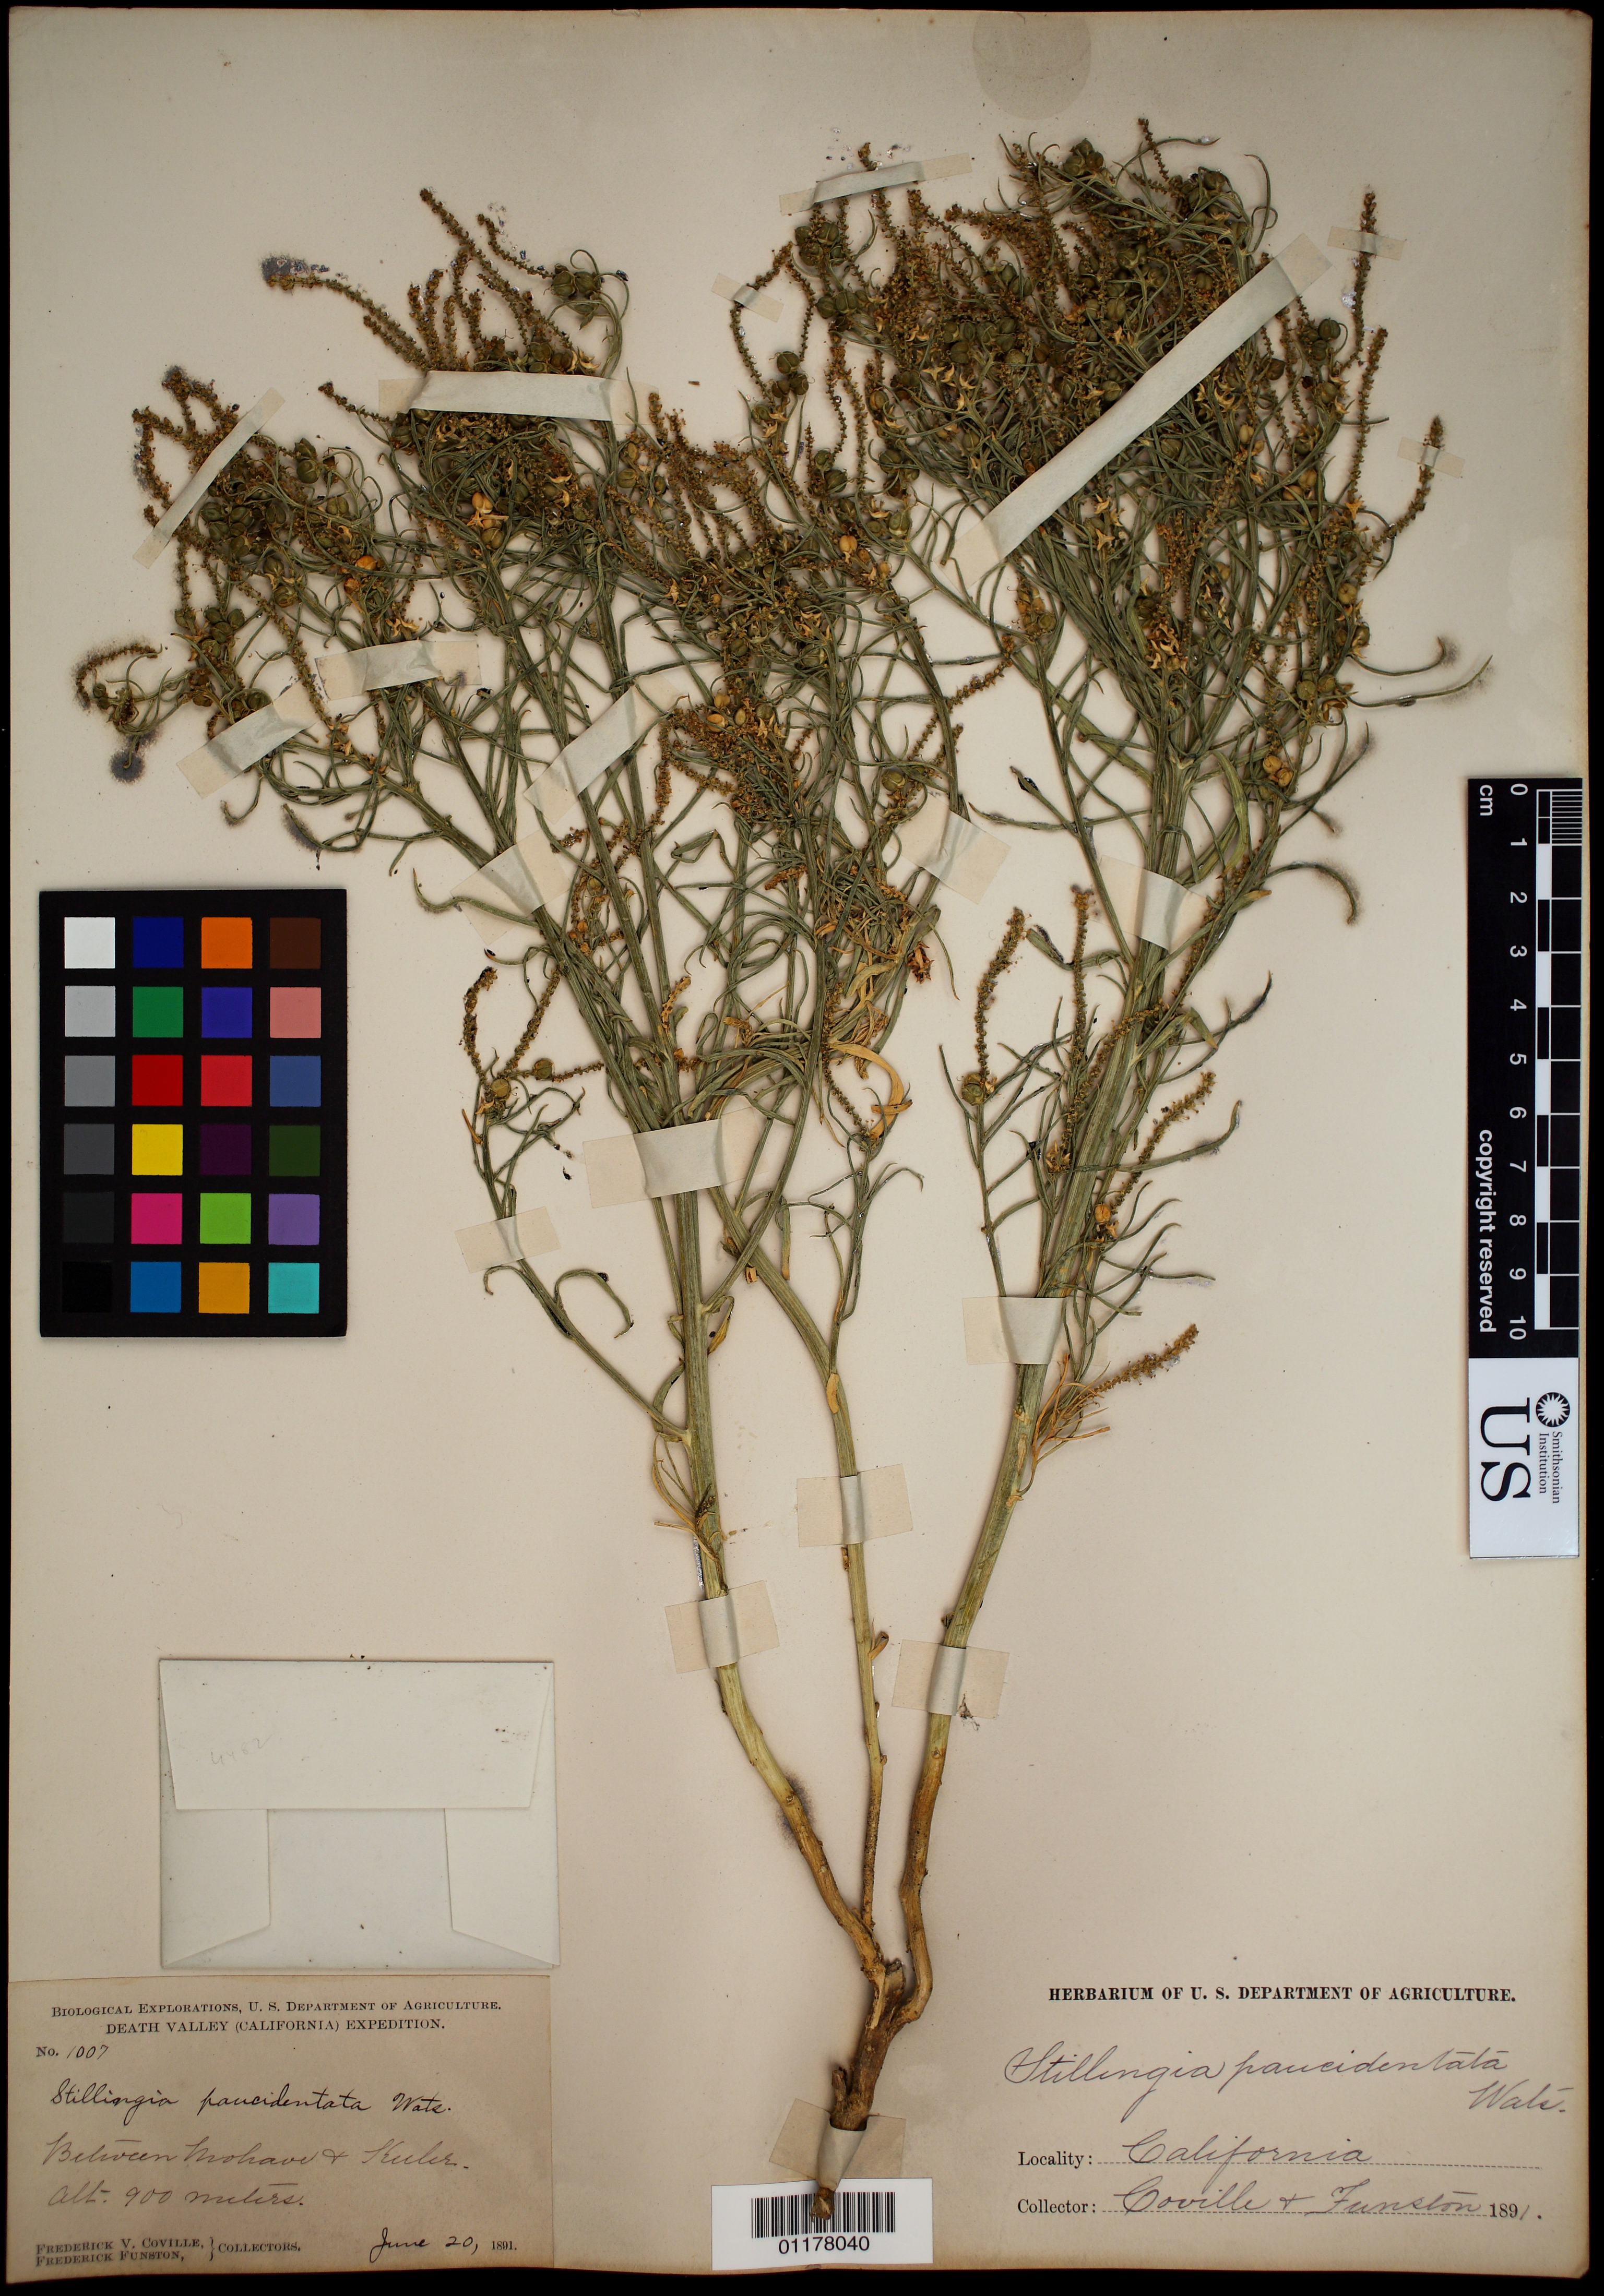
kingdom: Plantae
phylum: Tracheophyta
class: Magnoliopsida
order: Malpighiales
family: Euphorbiaceae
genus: Stillingia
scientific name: Stillingia paucidentata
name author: S. Watson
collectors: F. V. Coville & F. Funston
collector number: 1007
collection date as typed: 20 Jun 1891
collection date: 1891-06-20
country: United States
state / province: California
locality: Between Mojave and Keeler.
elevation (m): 900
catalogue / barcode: US 1